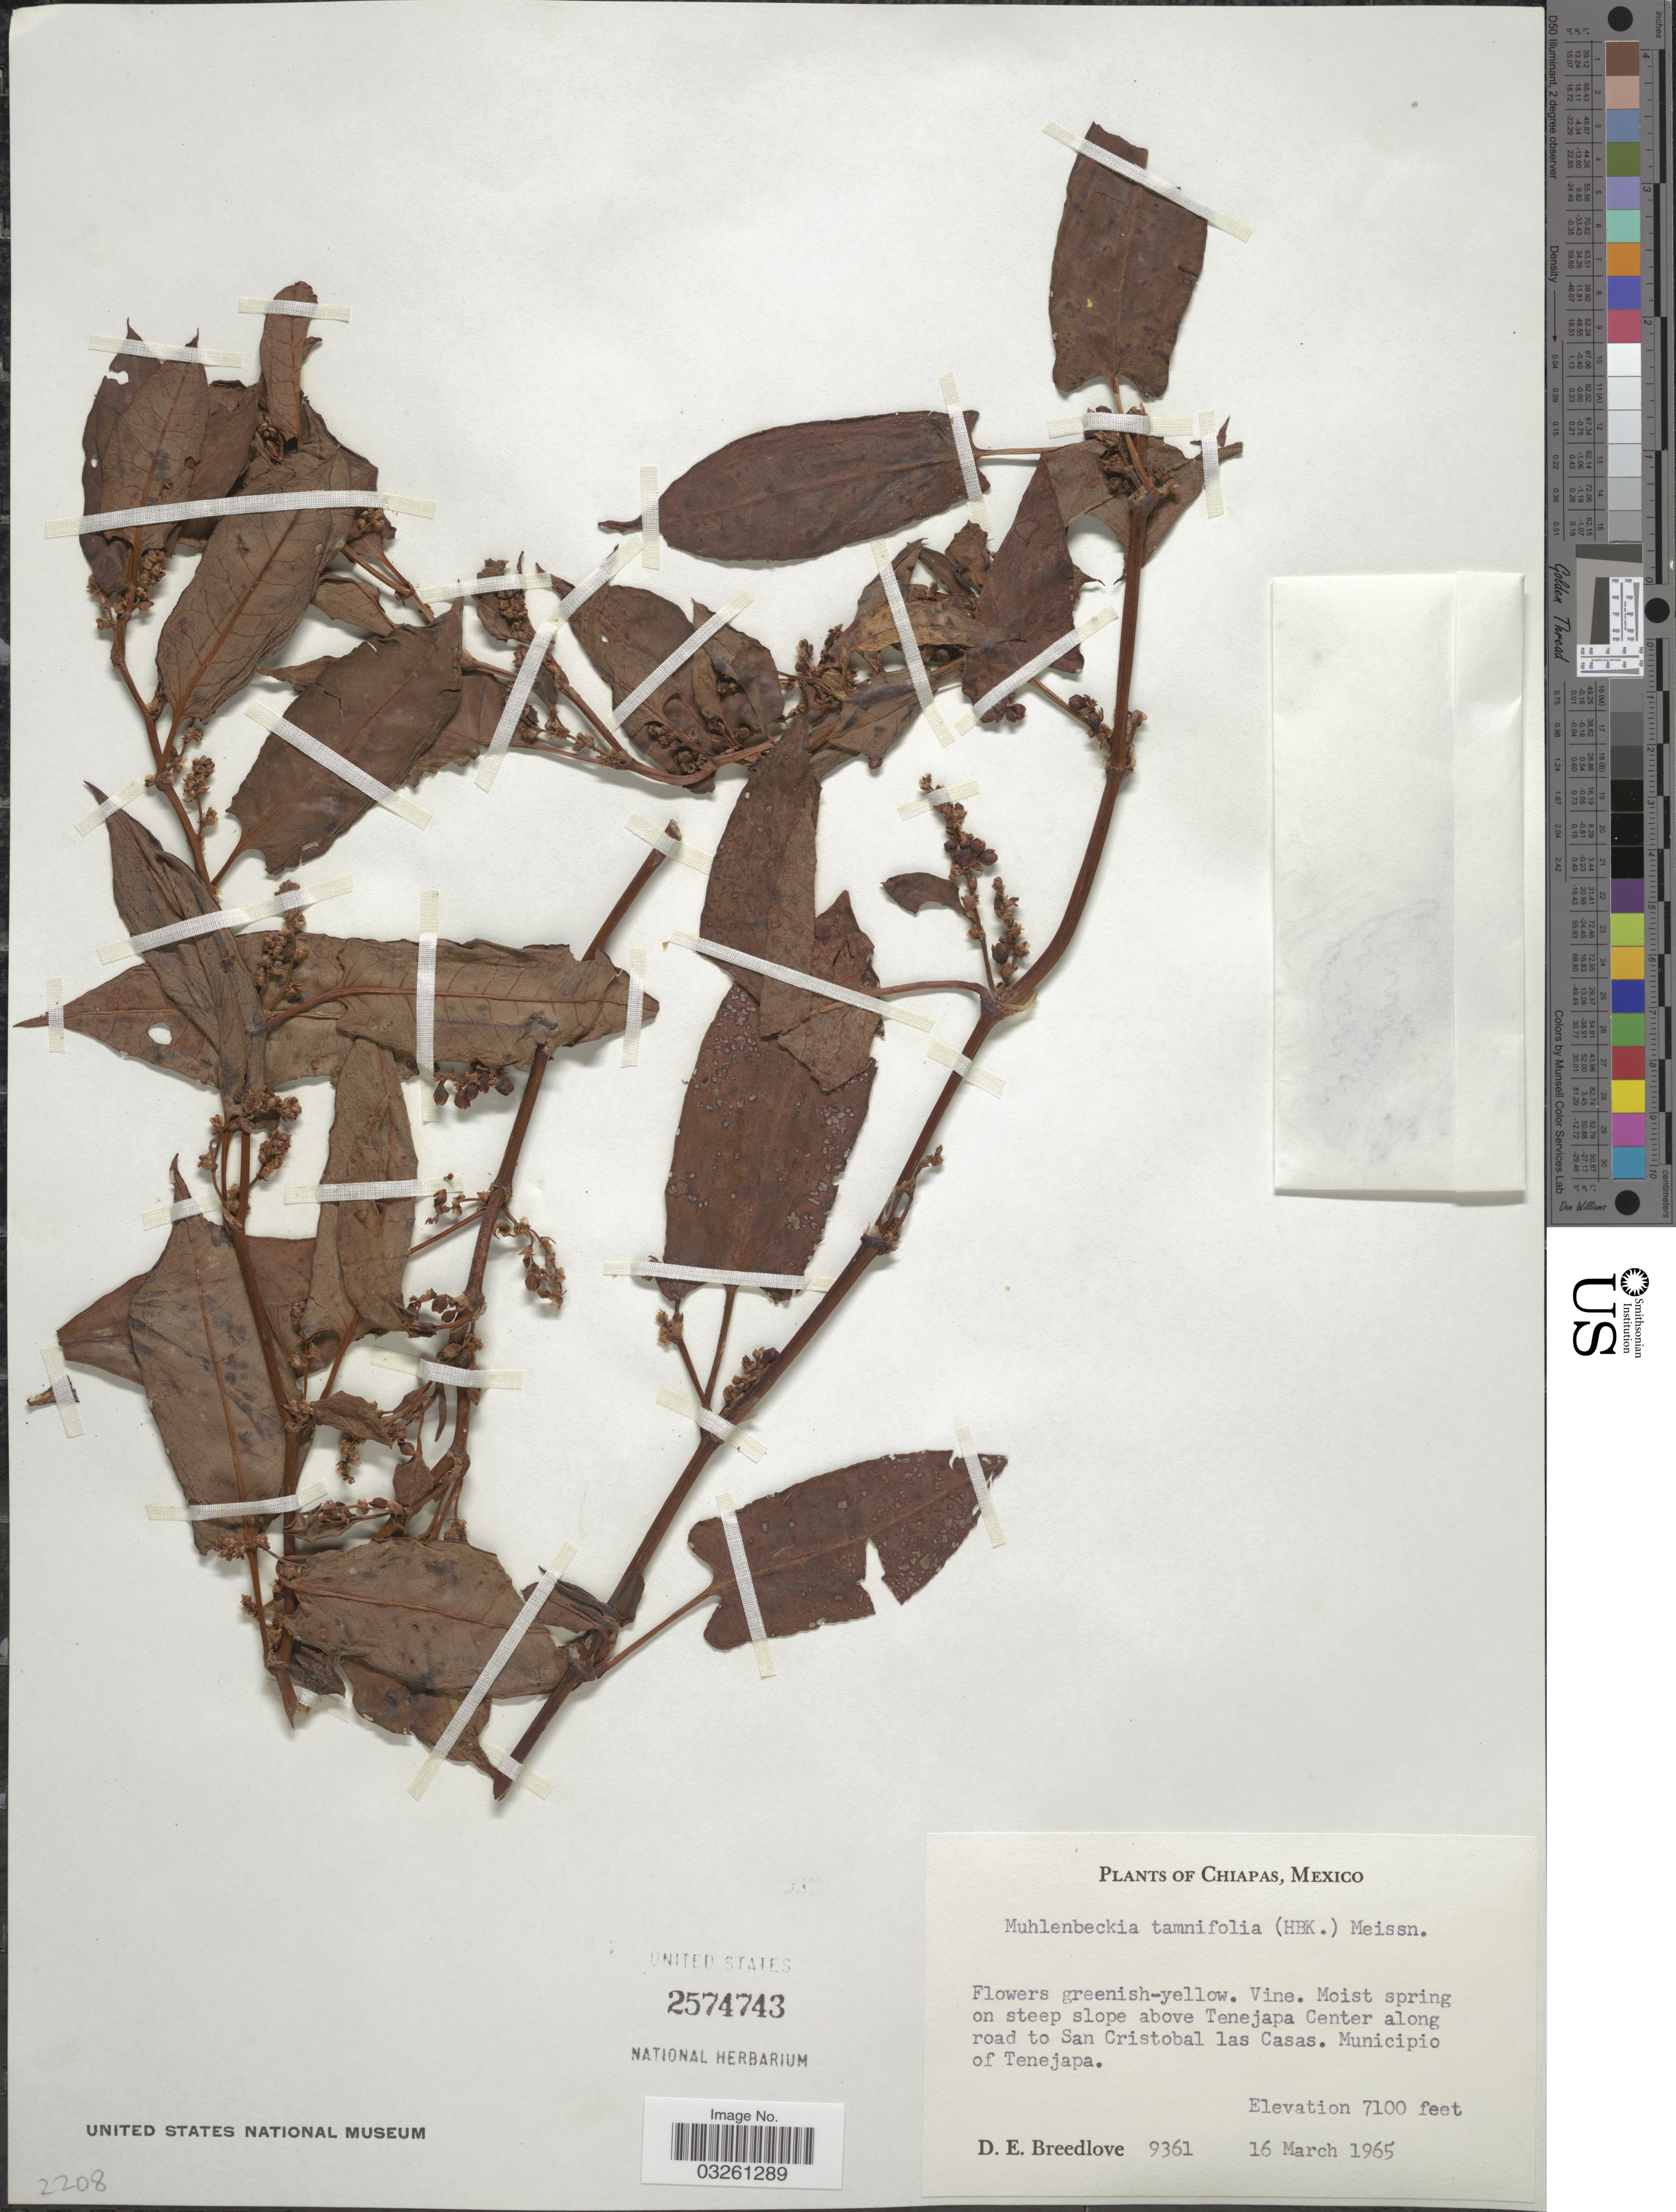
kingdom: Plantae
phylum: Tracheophyta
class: Magnoliopsida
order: Caryophyllales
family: Polygonaceae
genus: Muehlenbeckia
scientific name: Muehlenbeckia tamnifolia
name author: (Kunth) Meisn.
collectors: D. E. Breedlove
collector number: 9361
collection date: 1965-03-16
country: Mexico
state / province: Chiapas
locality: On steep slope above Tenejapa Center along road to San Cristobal las Casas. Municipio of Tenejapa.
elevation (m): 2164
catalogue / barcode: US 2574743